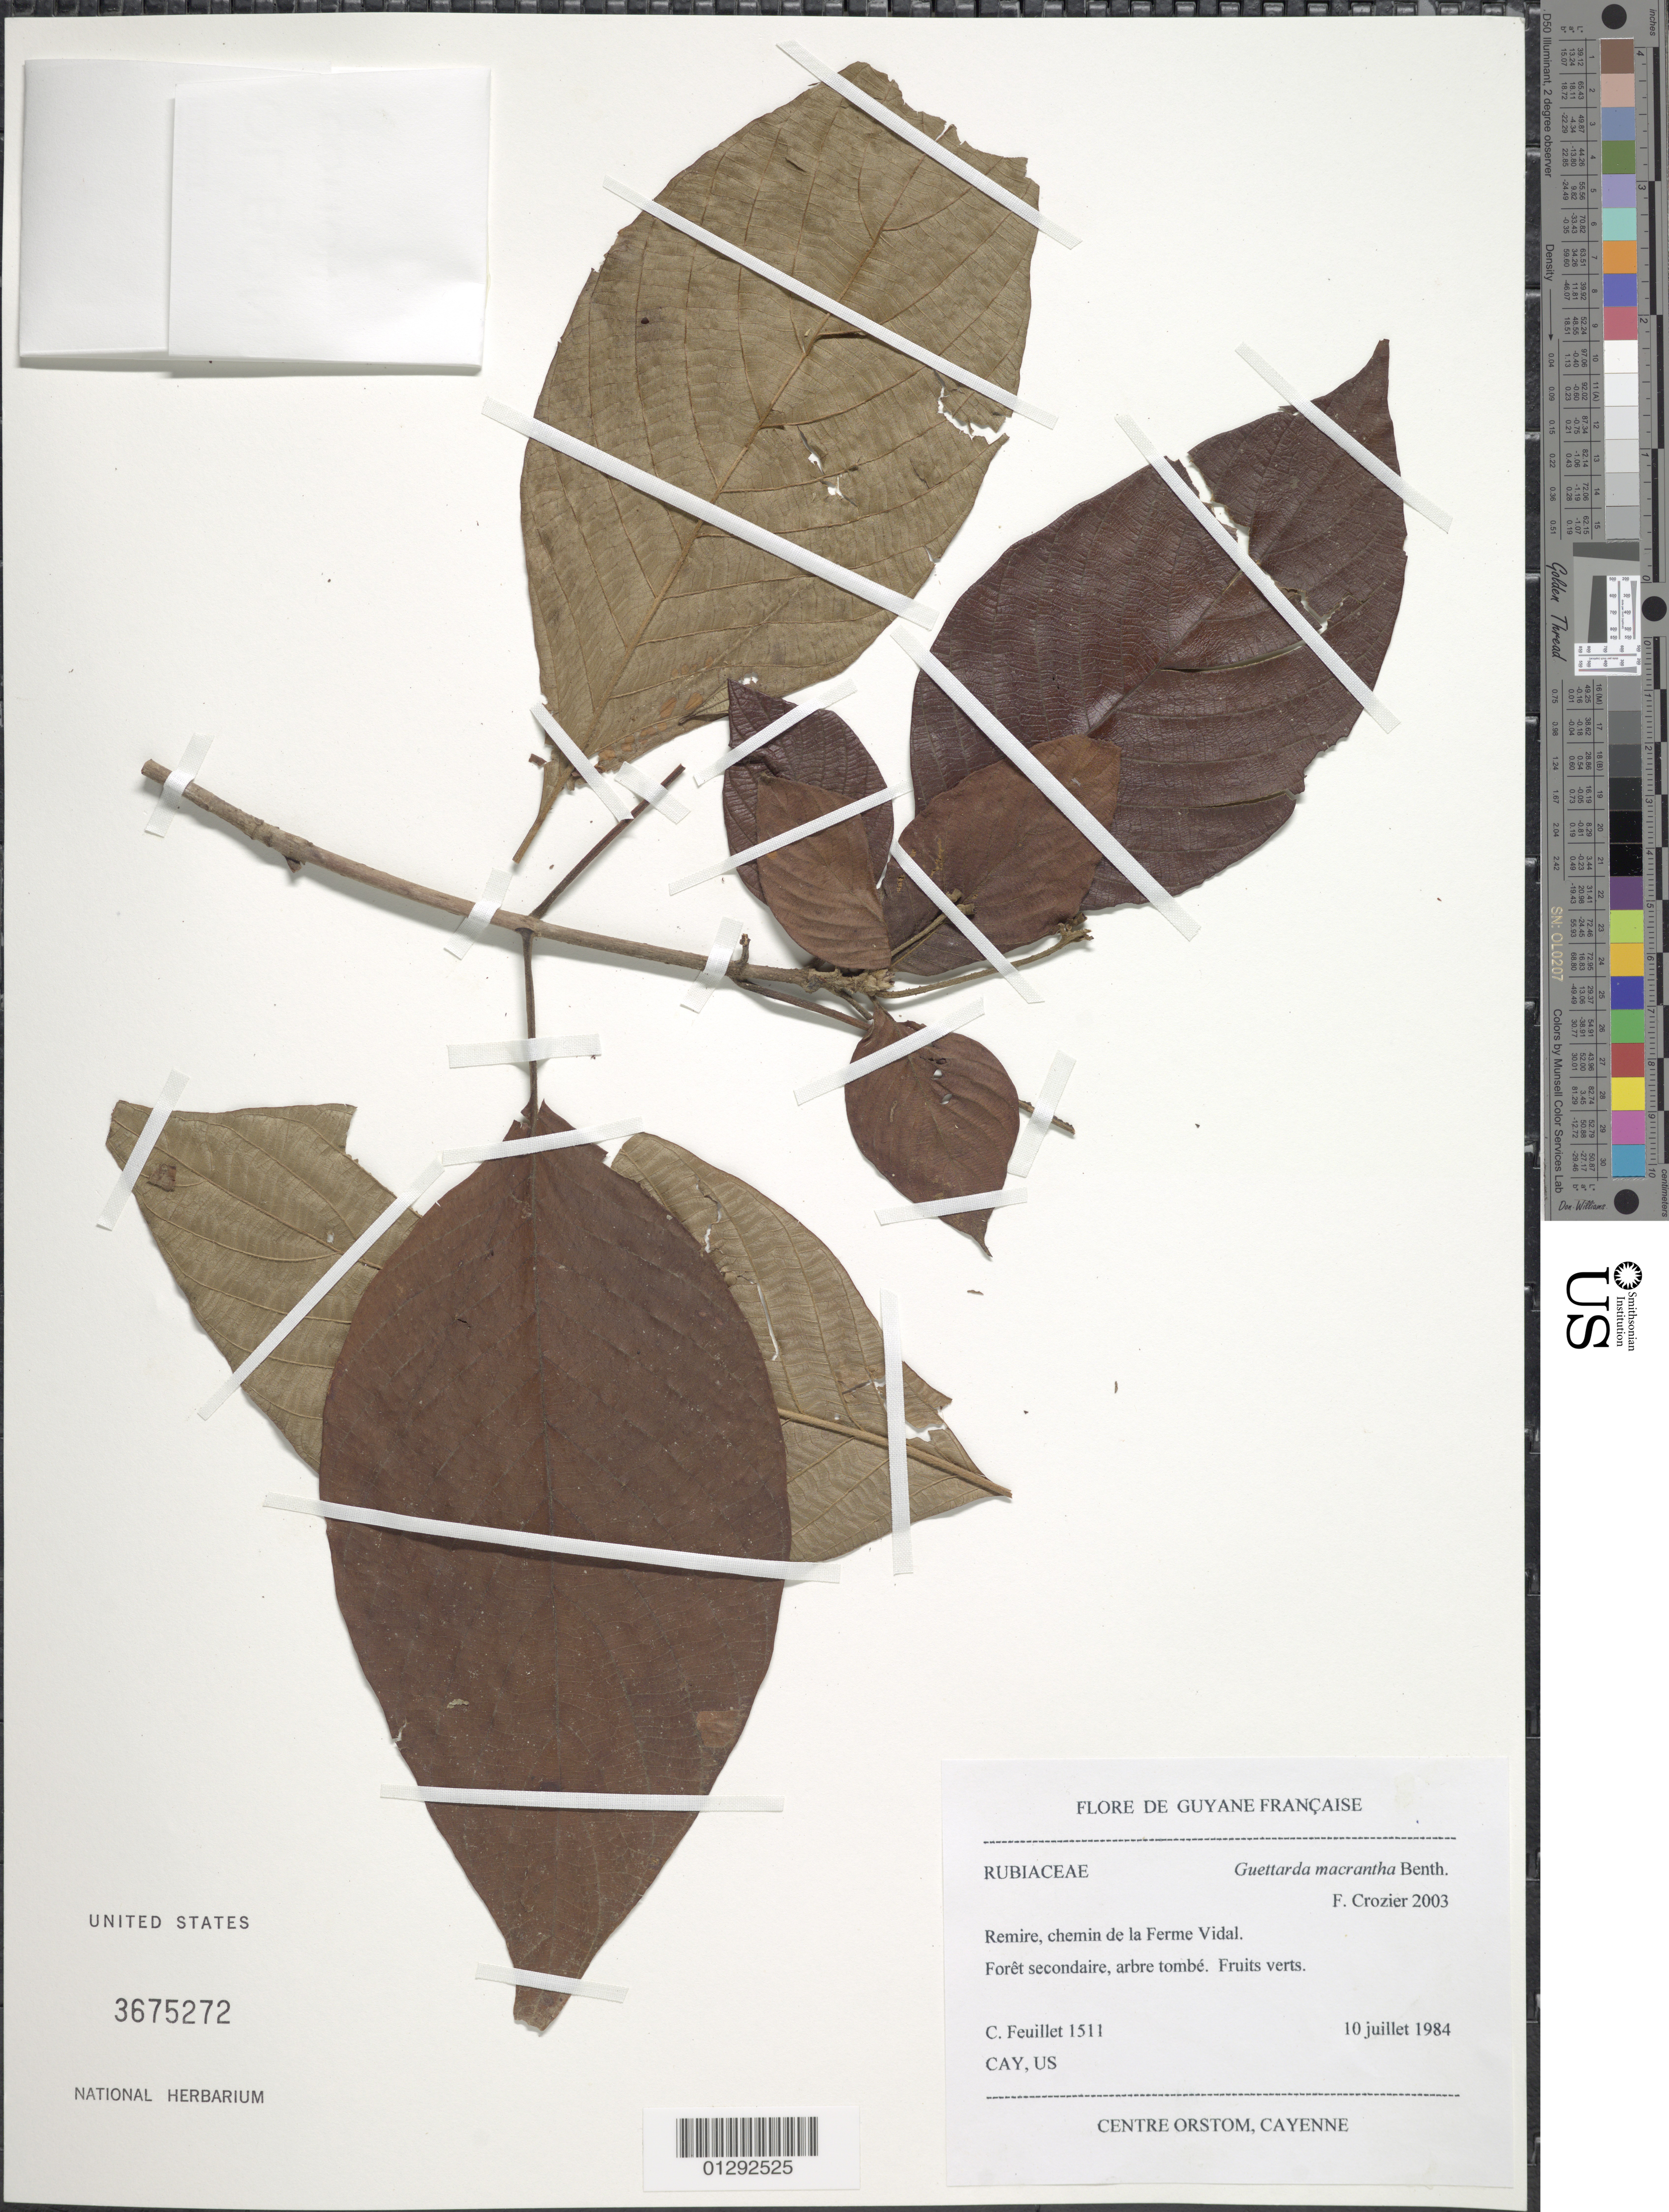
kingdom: Plantae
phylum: Tracheophyta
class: Magnoliopsida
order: Gentianales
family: Rubiaceae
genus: Guettarda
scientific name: Guettarda macrantha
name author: Benth.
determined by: Crozier, F.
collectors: C. Feuillet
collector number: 1511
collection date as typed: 10 July 1984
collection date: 1984-07-10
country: French Guiana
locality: Pemire, chemin de la Ferme Vidal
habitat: Forest secondaire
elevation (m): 0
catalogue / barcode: US 3675272